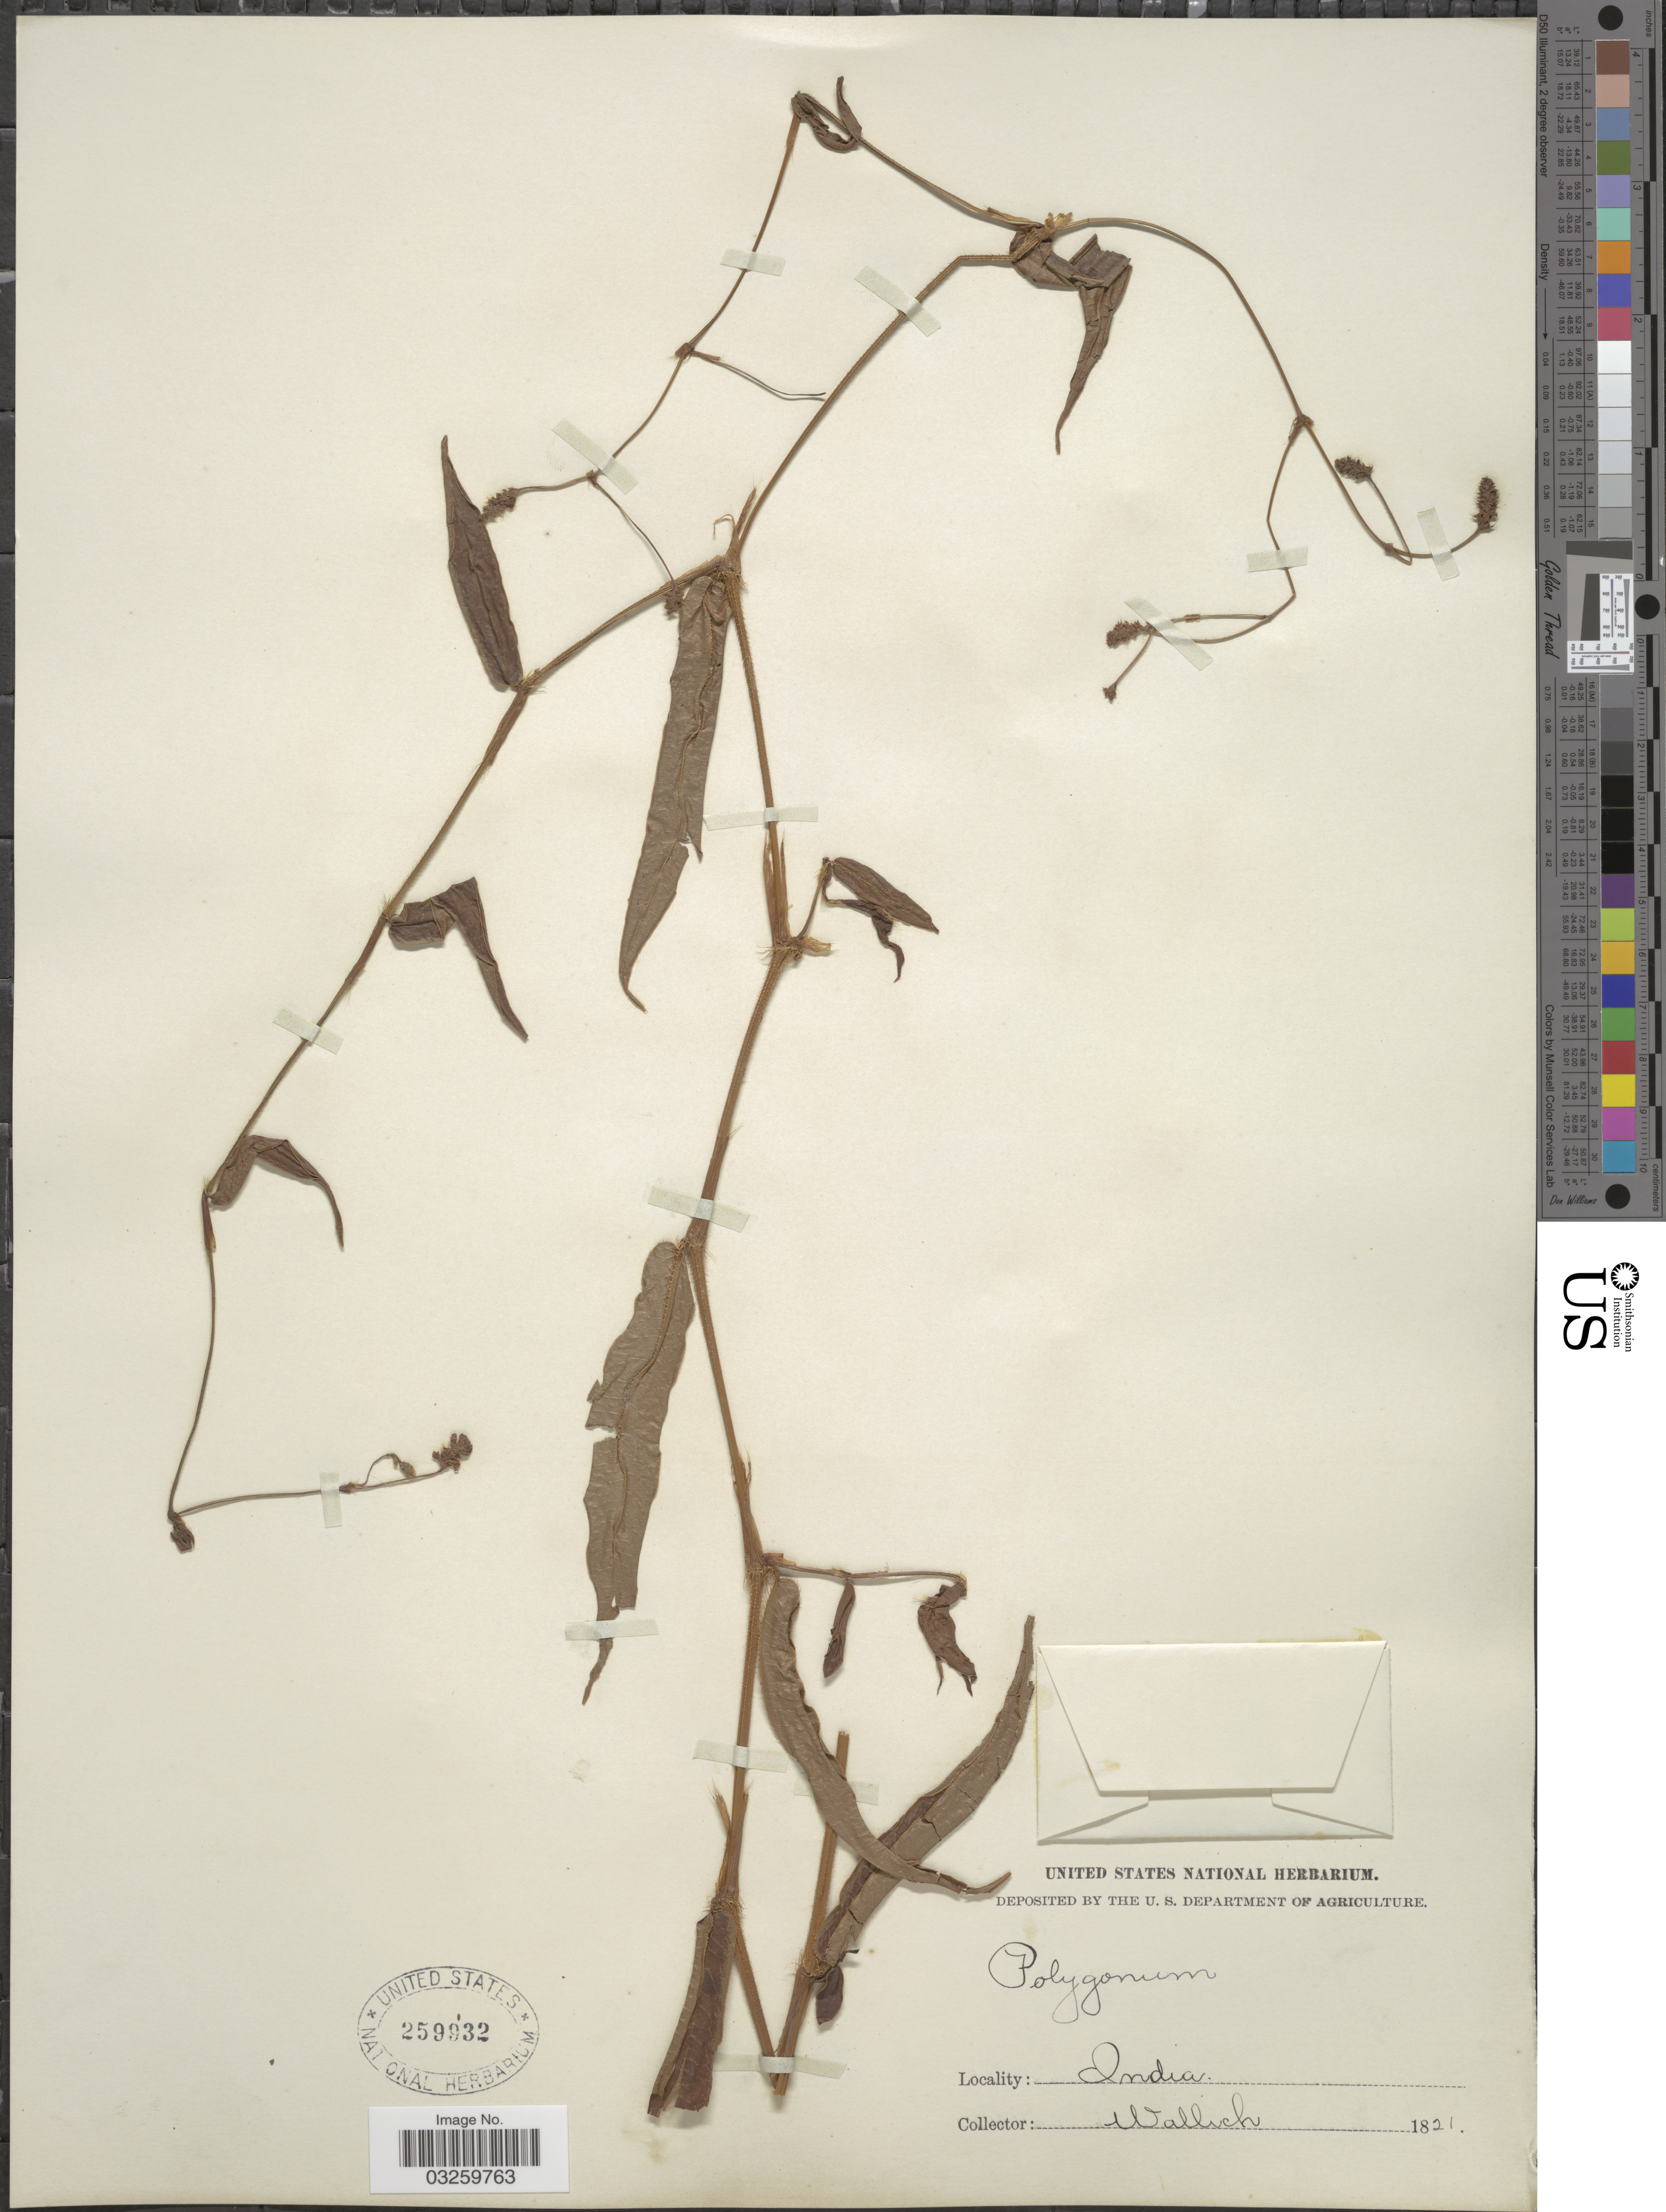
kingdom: Plantae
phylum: Tracheophyta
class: Magnoliopsida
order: Caryophyllales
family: Polygonaceae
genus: Polygonum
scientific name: Polygonum sp.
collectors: -- Wallich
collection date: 1821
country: India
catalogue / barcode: US 259932